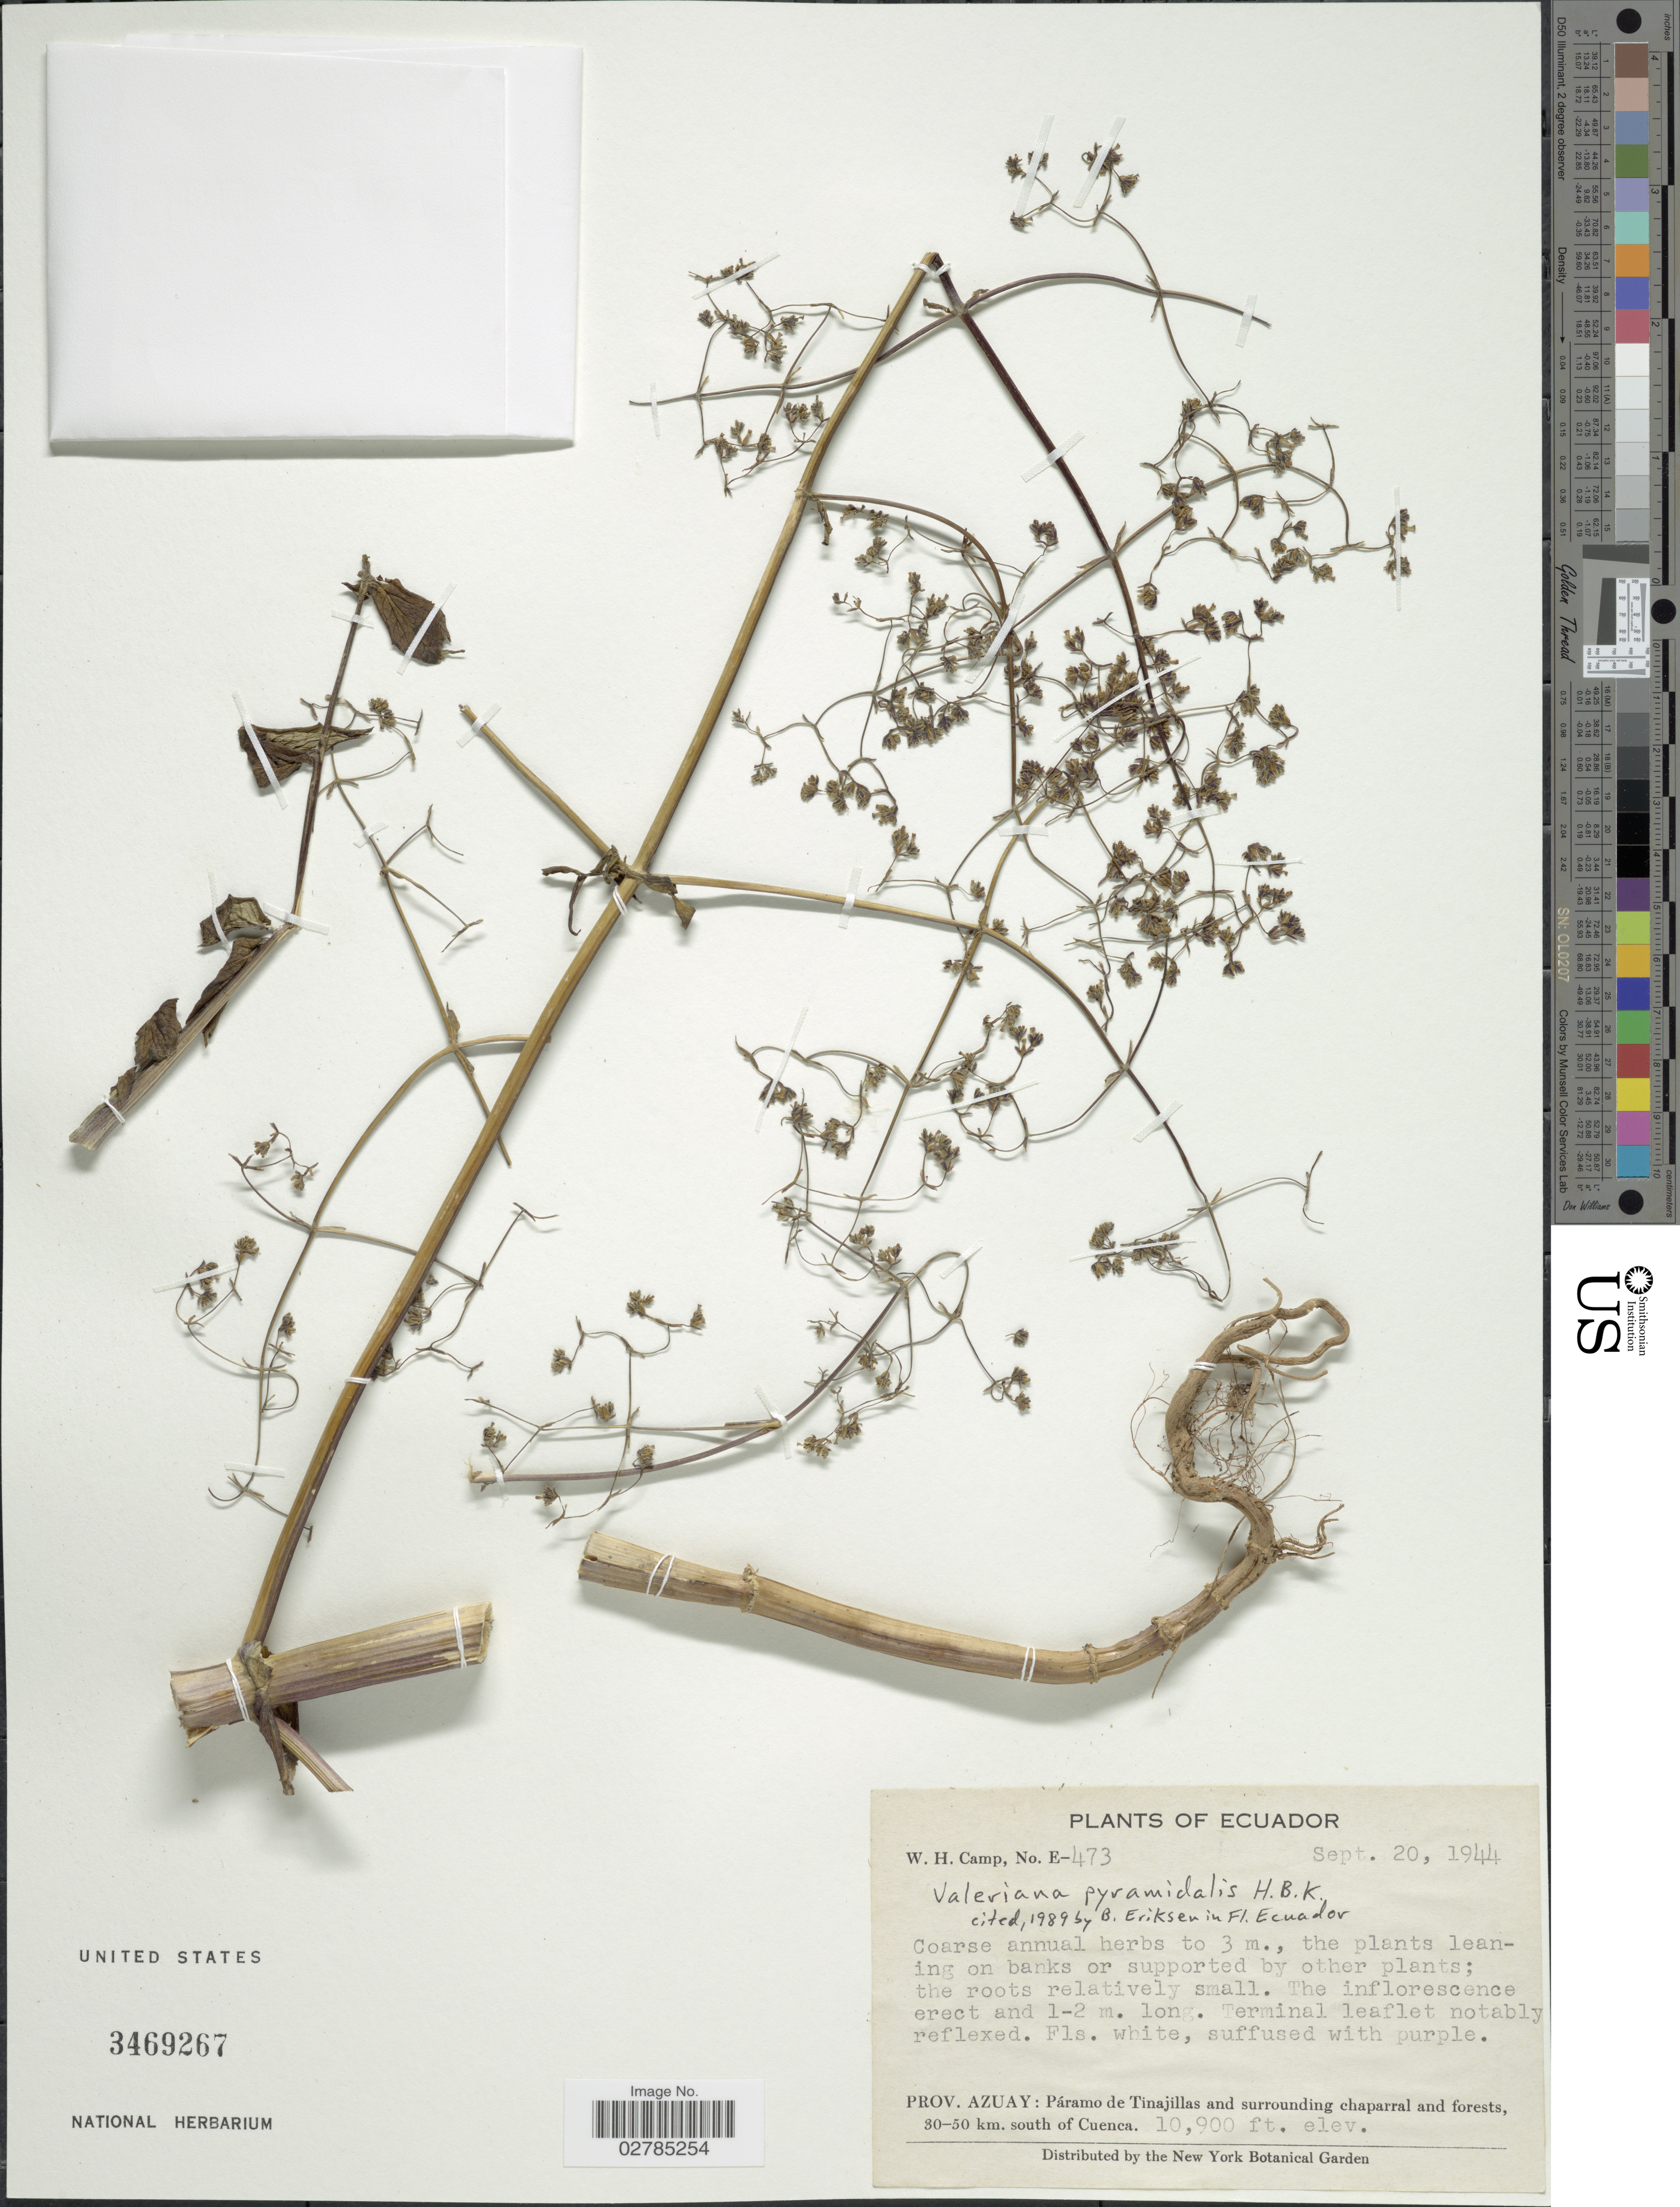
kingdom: Plantae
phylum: Tracheophyta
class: Magnoliopsida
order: Dipsacales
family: Caprifoliaceae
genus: Valeriana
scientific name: Valeriana pyramidalis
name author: Kunth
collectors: W. H. Camp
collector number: E-473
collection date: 1944-09-20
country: Ecuador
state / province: Azuay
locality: Páramo de Tinajillas and surrounding chaparral and forests, 30-50 km. south of Cuenca.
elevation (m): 3322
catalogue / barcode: US 3469267